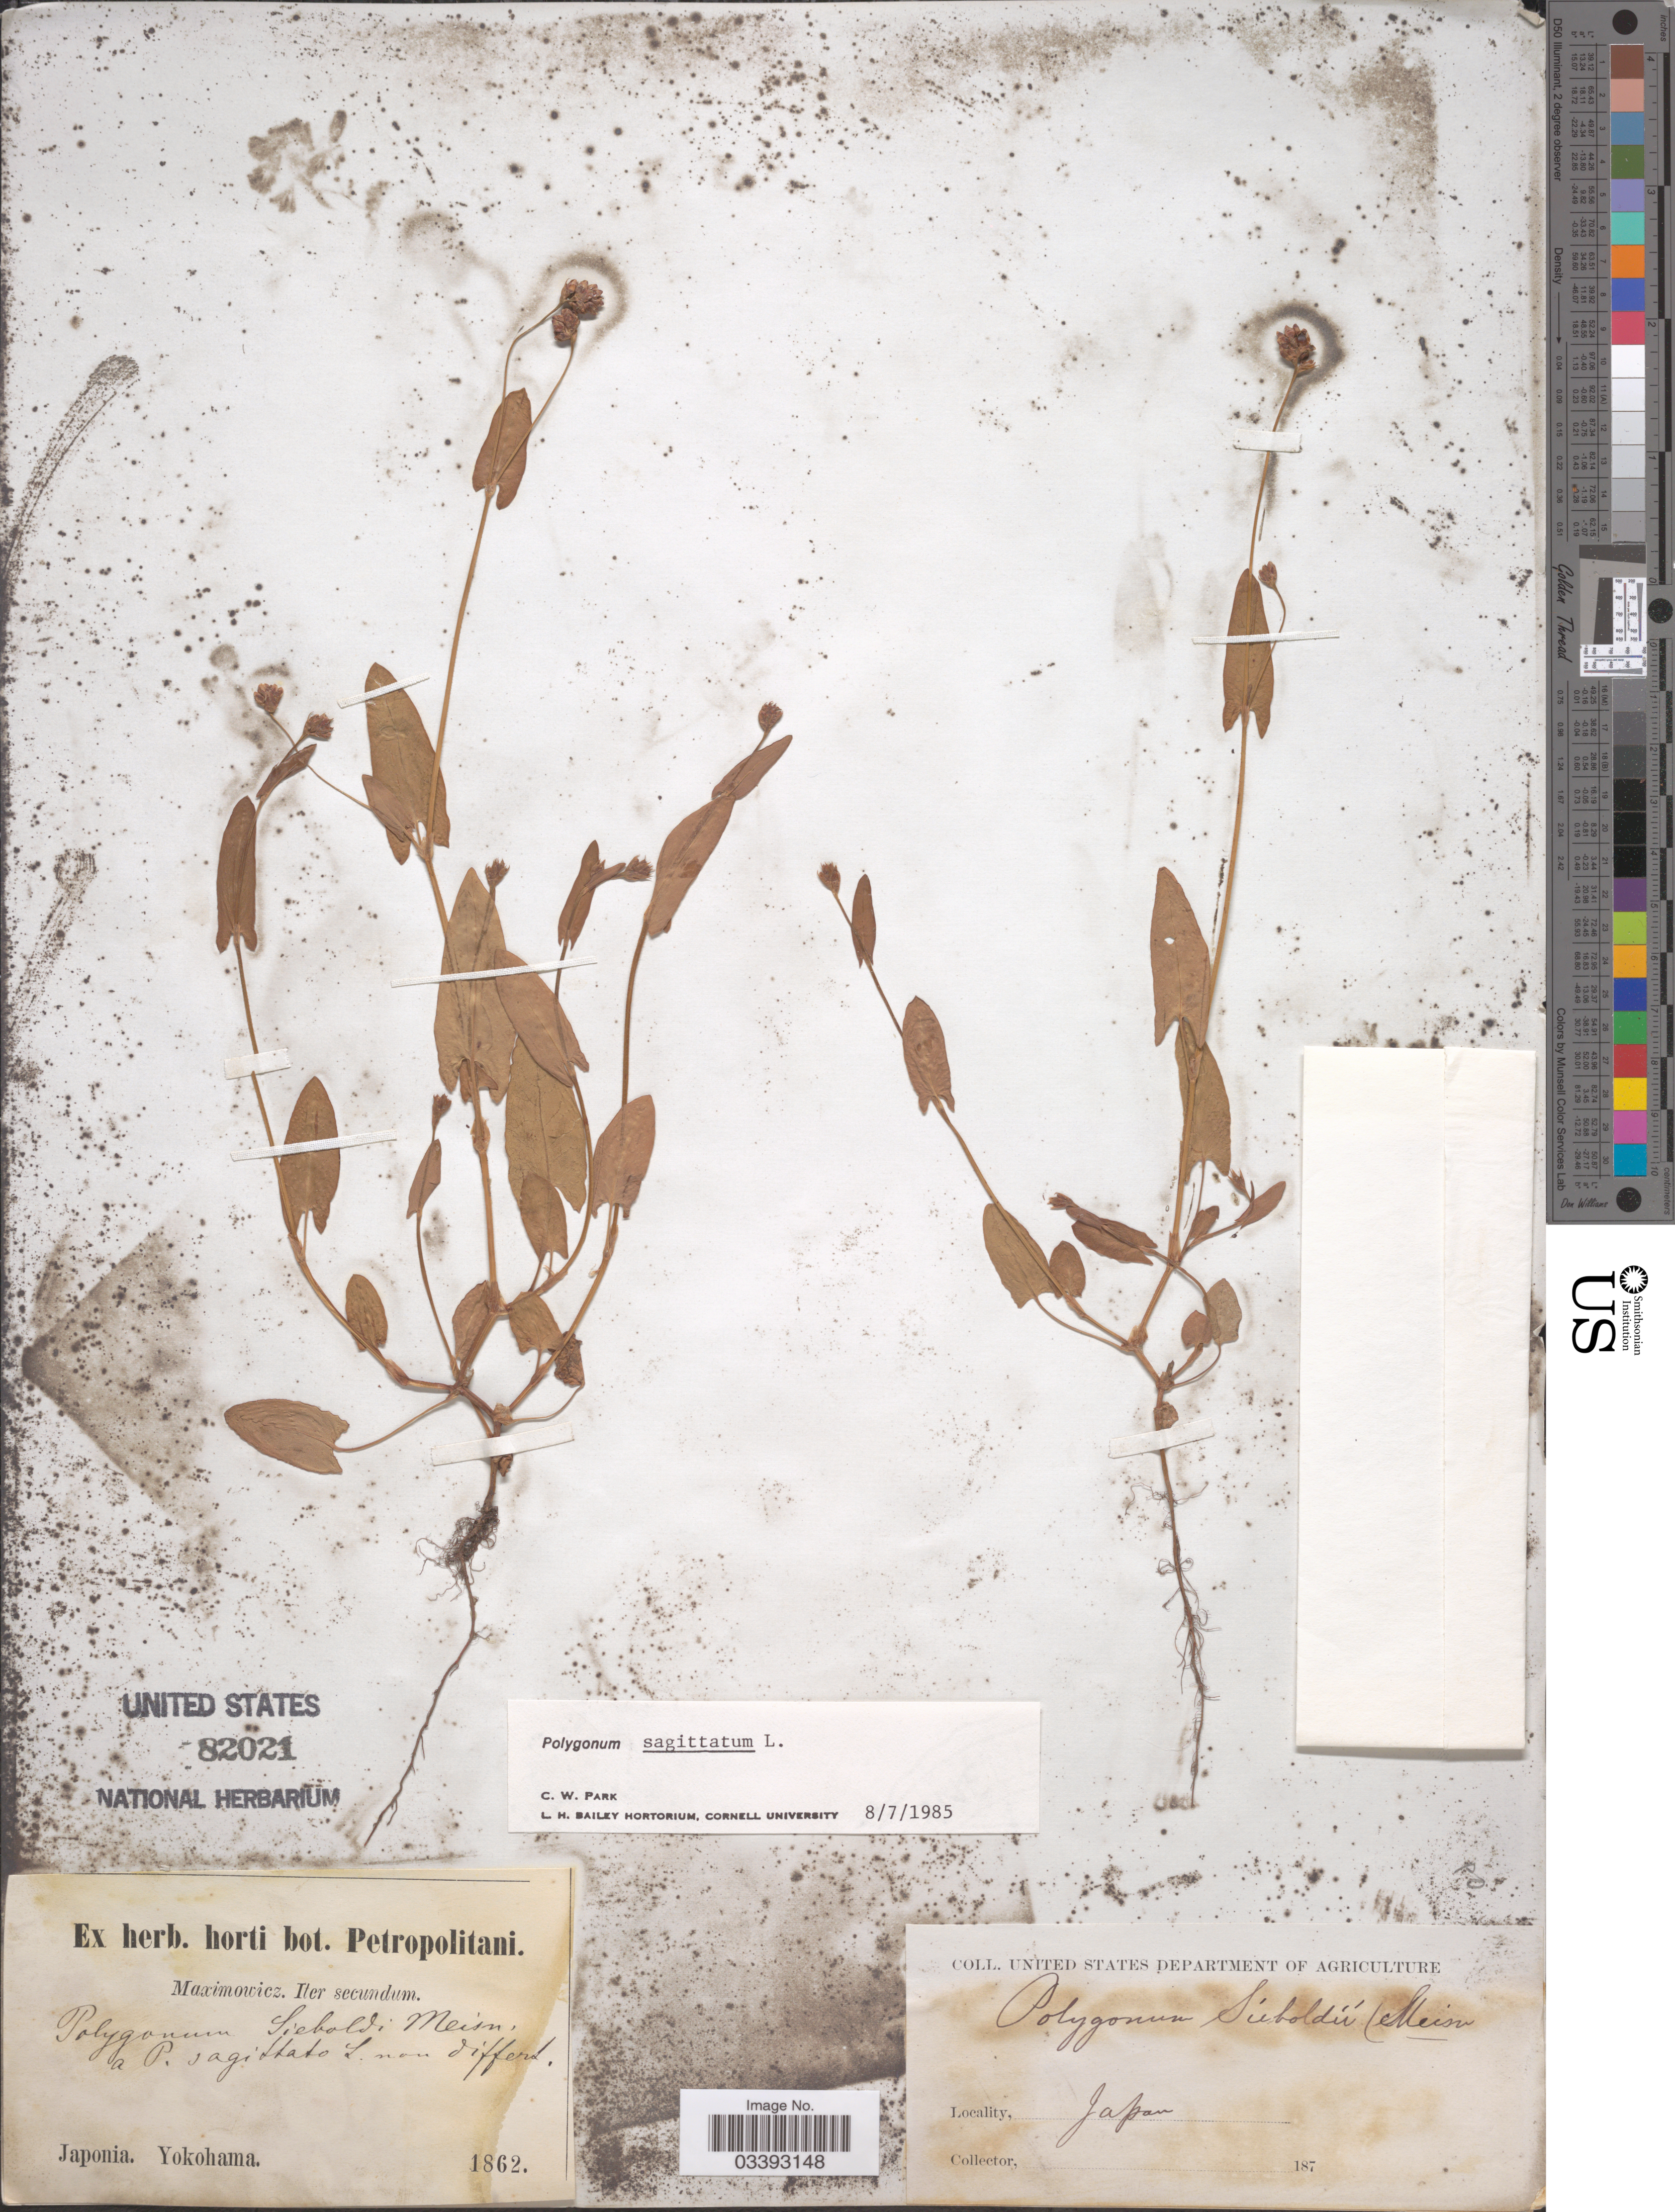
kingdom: Plantae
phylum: Tracheophyta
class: Magnoliopsida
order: Caryophyllales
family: Polygonaceae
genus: Polygonum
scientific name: Polygonum sagittatum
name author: L.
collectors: Maximowicz, --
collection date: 1862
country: Japan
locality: Yokohama.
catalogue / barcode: US 82021